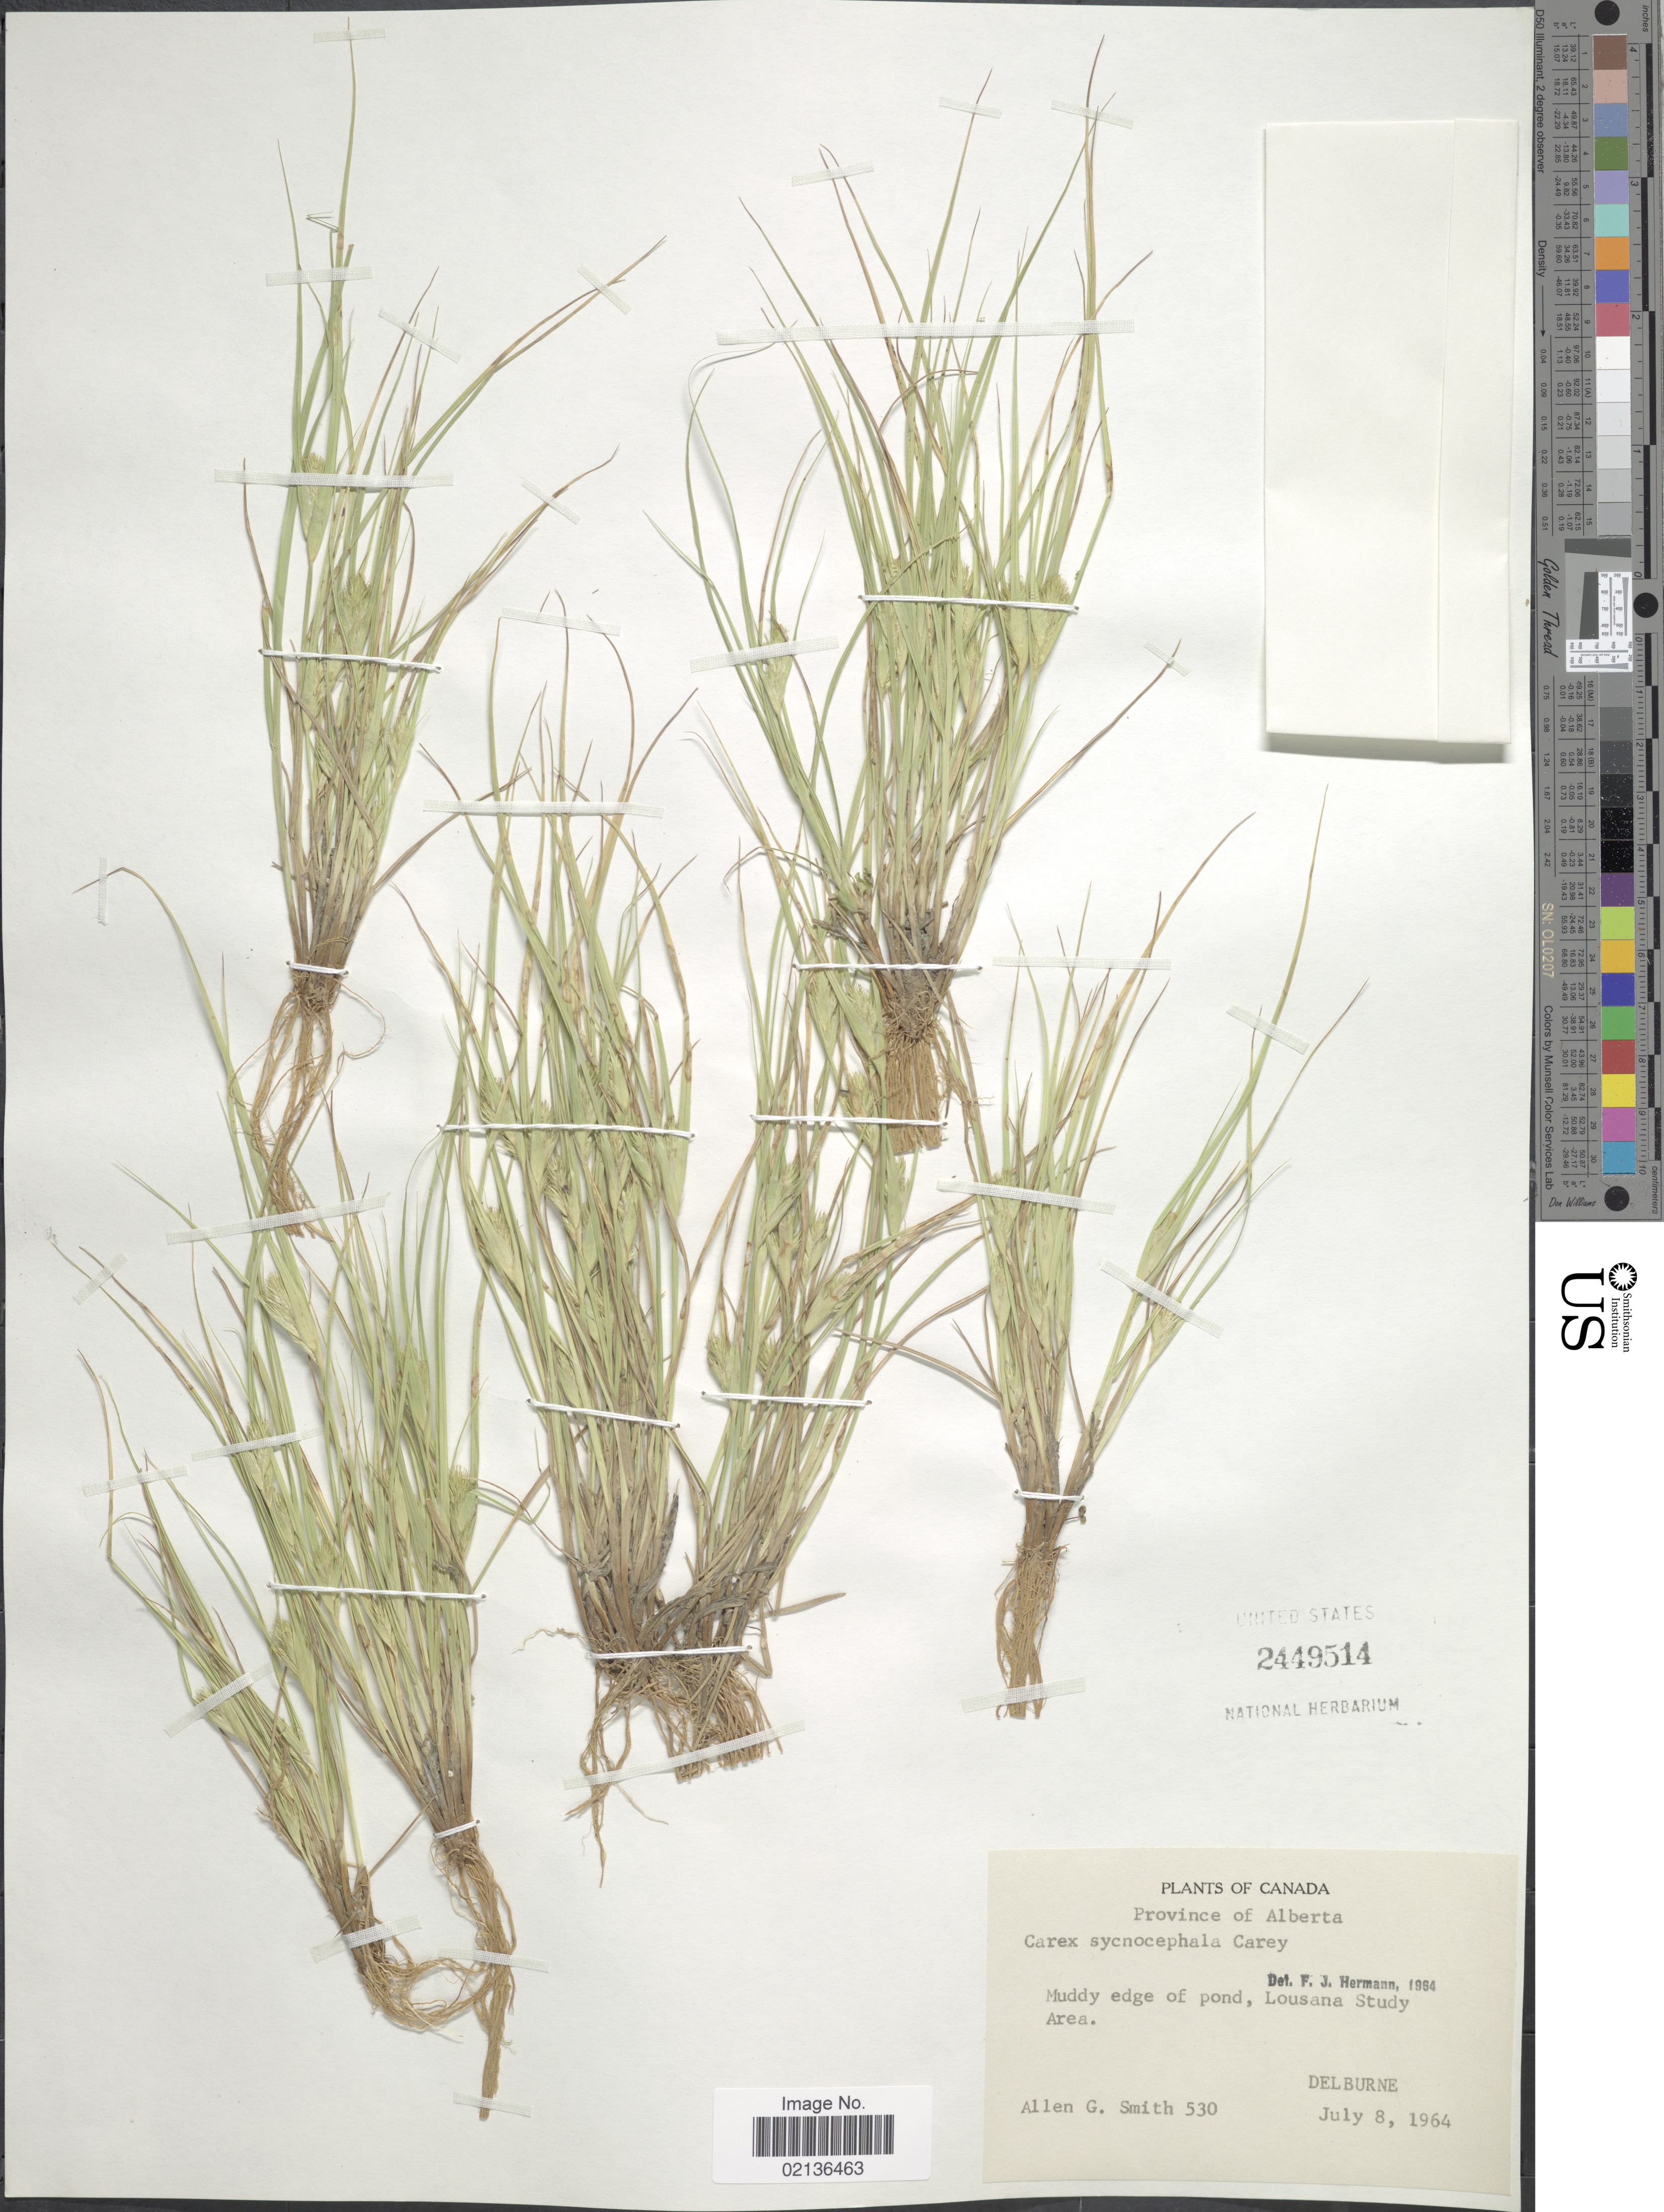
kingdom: Plantae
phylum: Tracheophyta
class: Liliopsida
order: Poales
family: Cyperaceae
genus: Carex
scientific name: Carex sychnocephala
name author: J. Carey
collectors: A. Smith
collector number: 530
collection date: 1964-07-08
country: Canada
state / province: Alberta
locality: Province of Alberta, Muddy edge of pond, Lousana Study Area, Delburne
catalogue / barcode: US 2449514